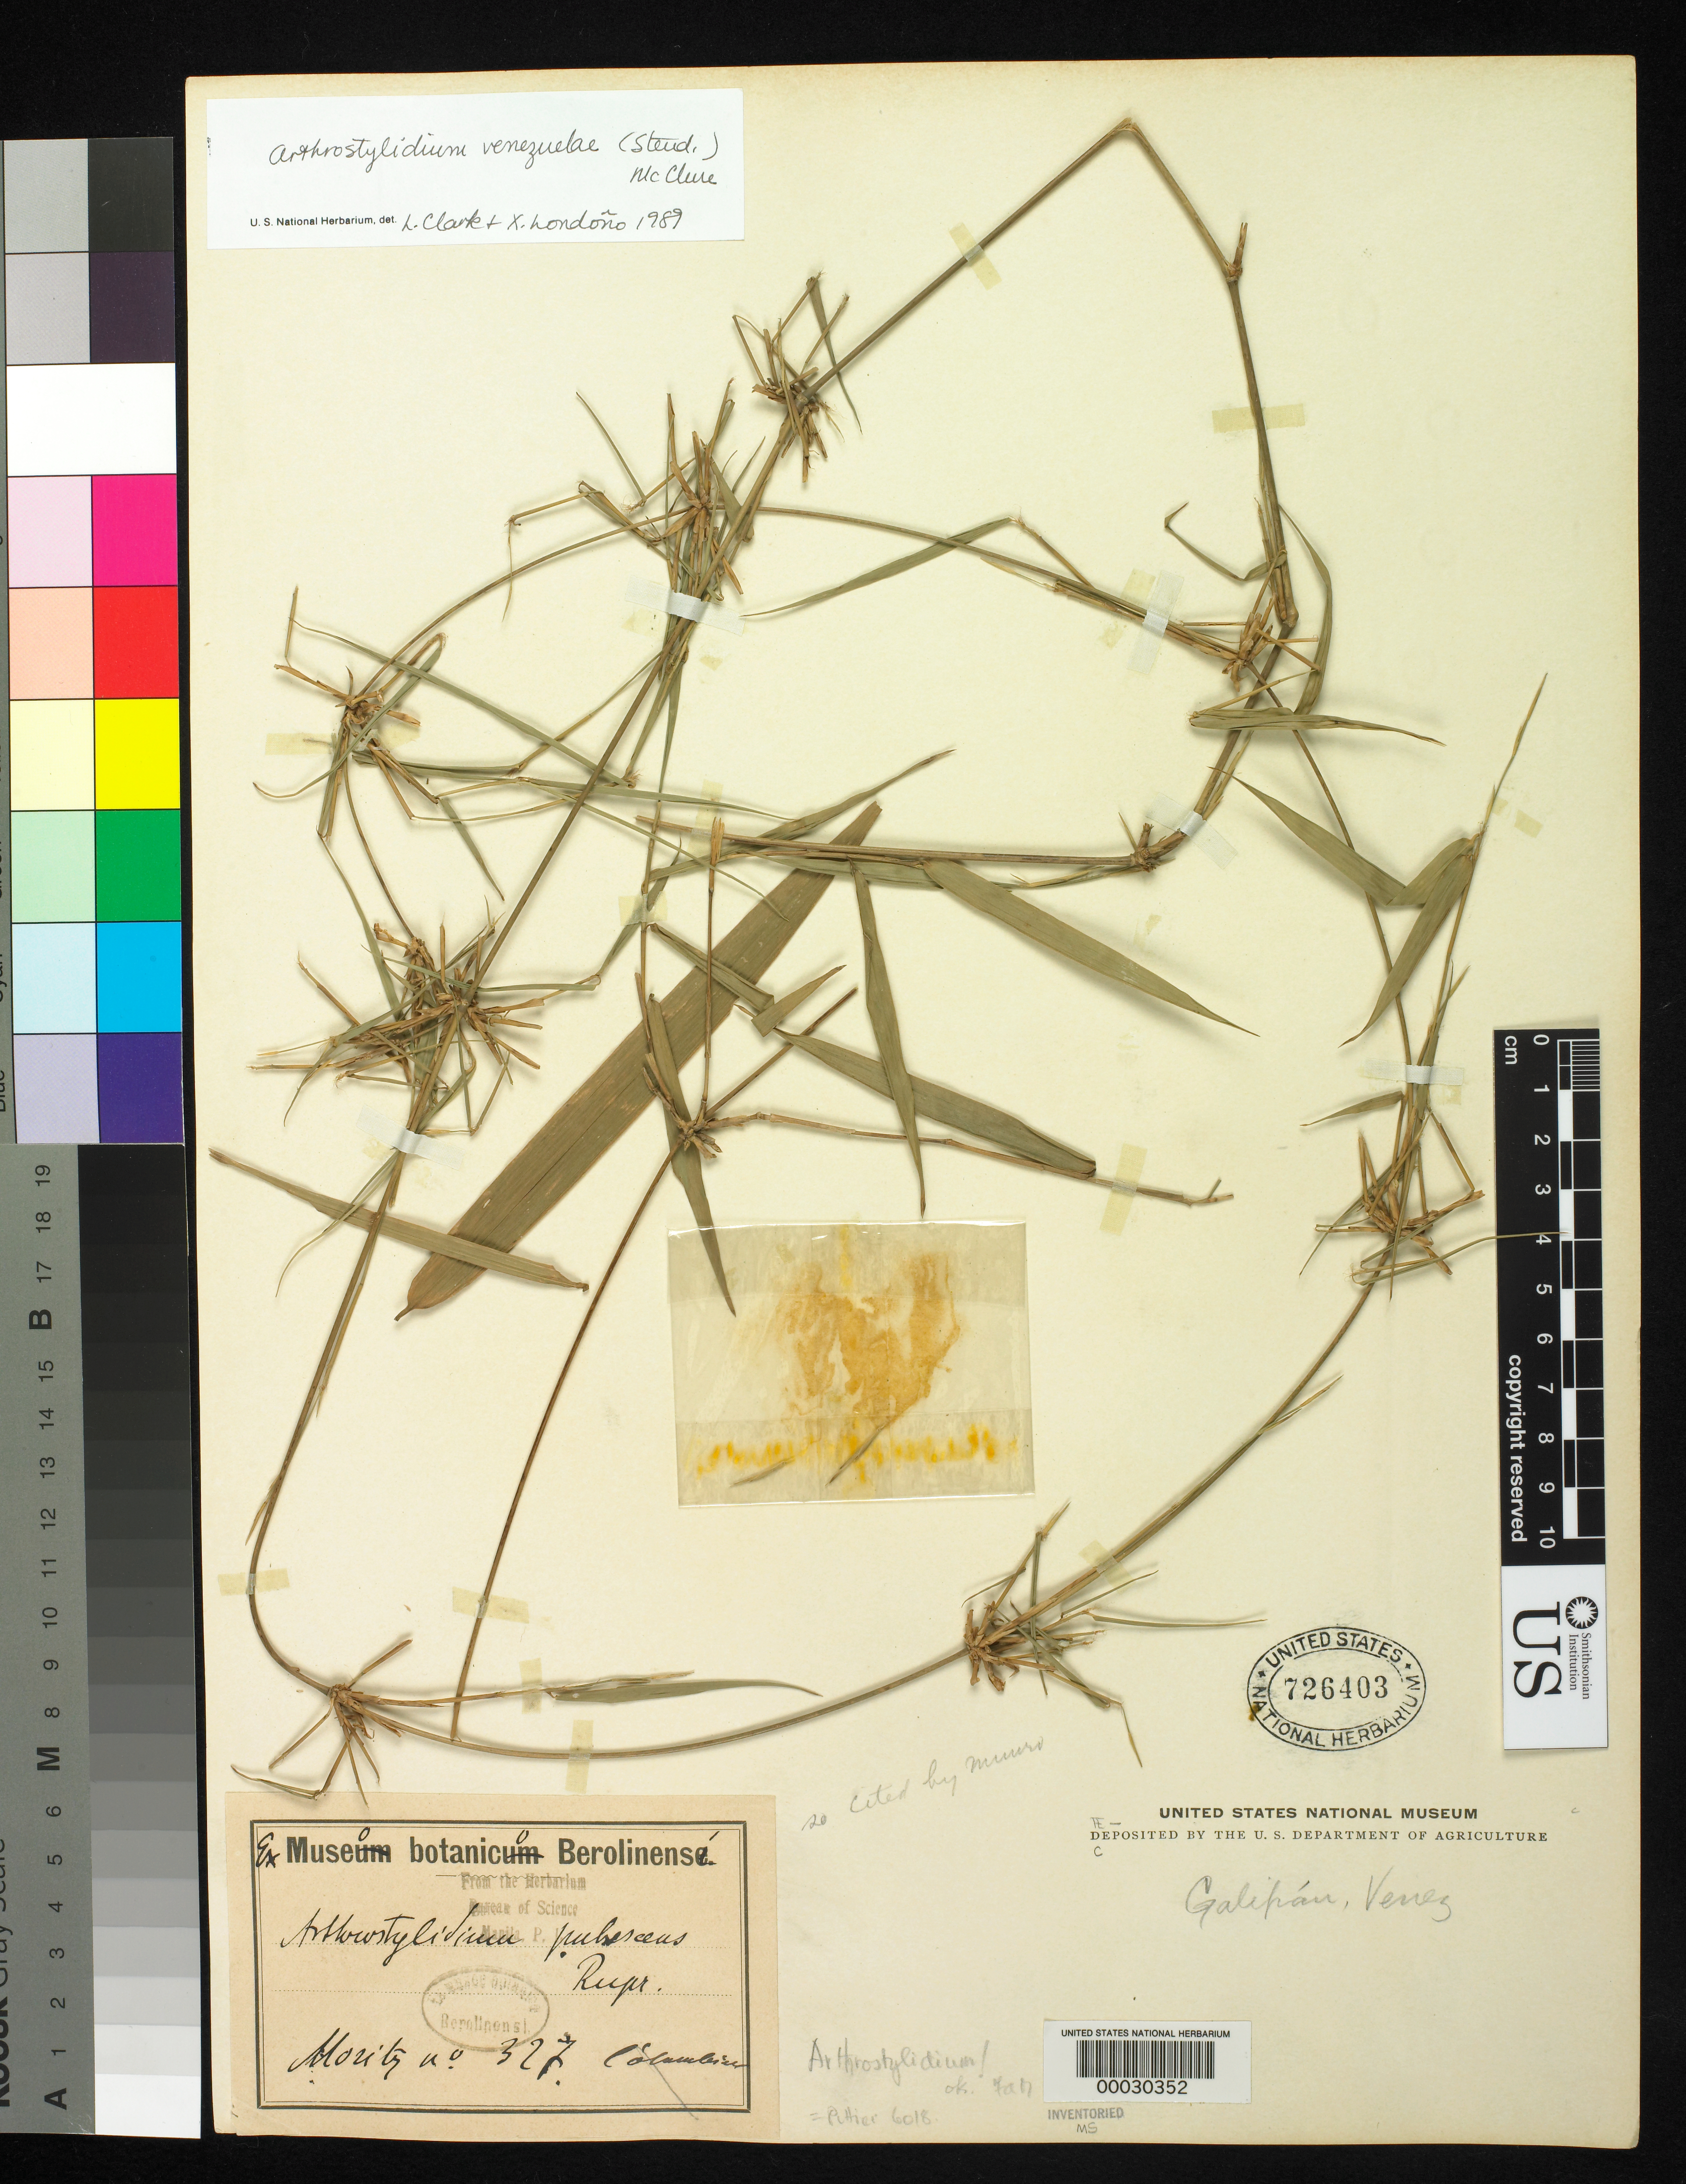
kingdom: Plantae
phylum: Tracheophyta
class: Liliopsida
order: Poales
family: Poaceae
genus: Arthrostylidium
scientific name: Arthrostylidium venezuelae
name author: (Steud.) McClure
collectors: J. W. Moritz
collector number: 327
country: Venezuela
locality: Galipan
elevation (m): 1200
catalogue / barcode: US 726403